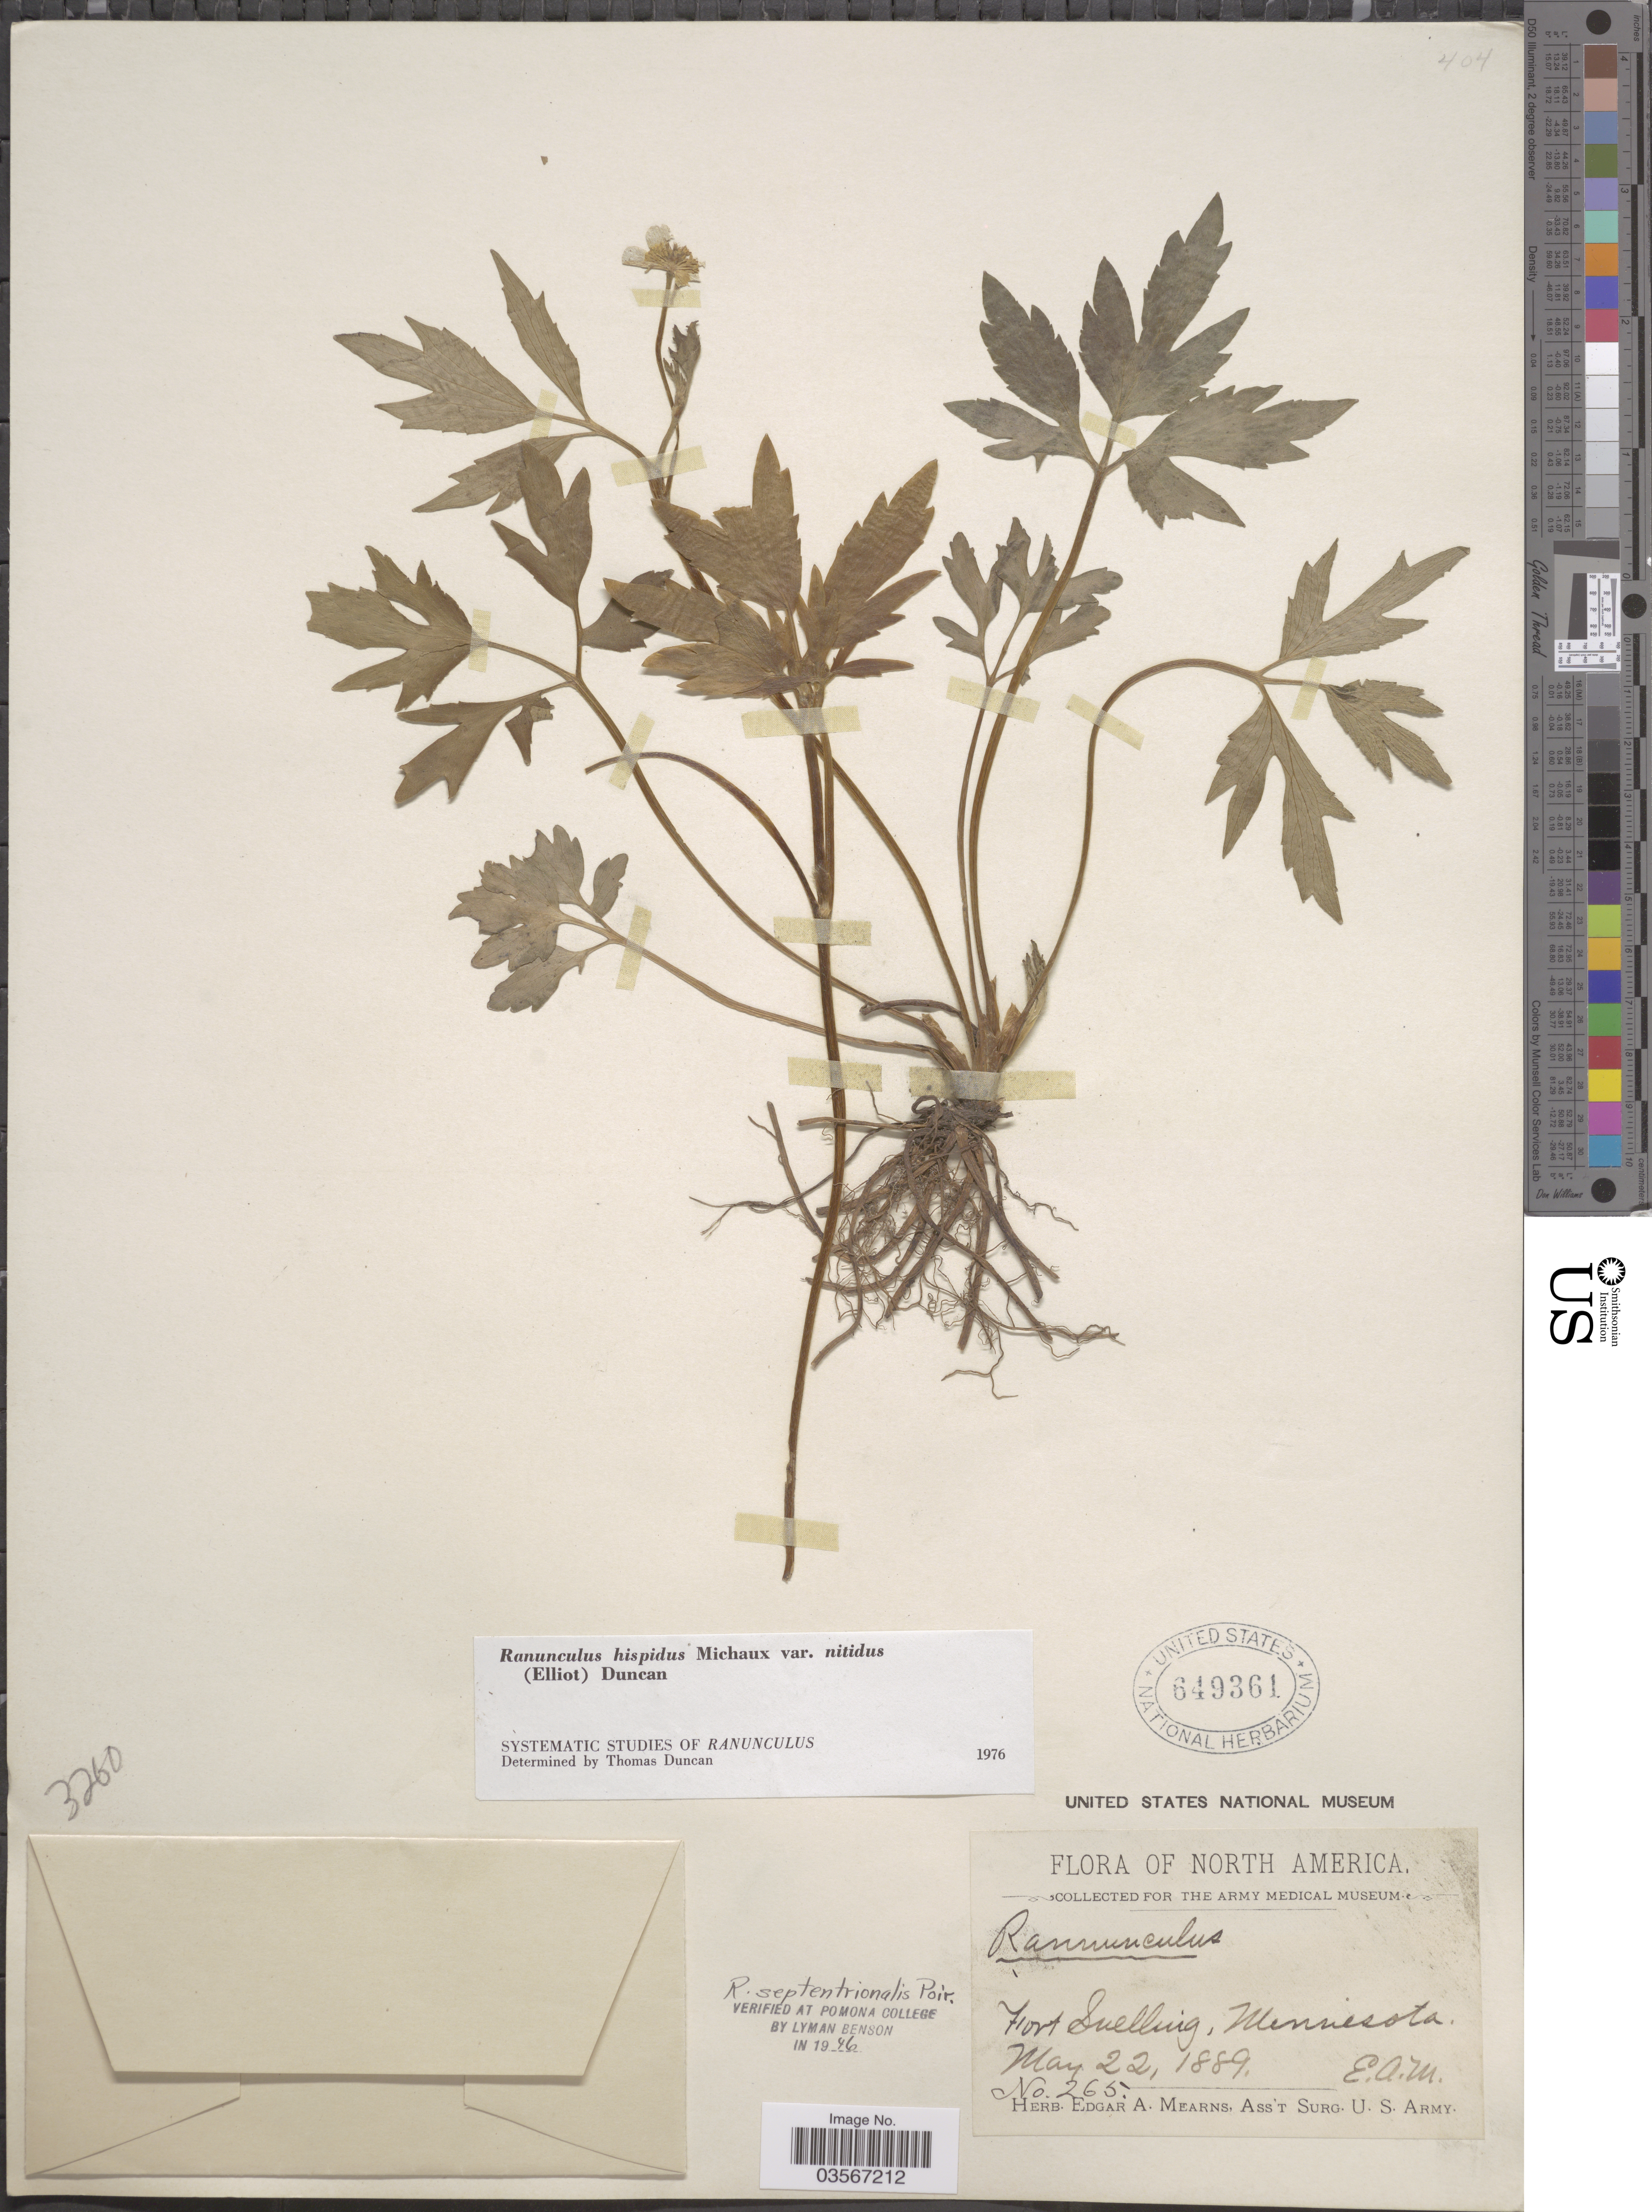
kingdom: Plantae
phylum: Tracheophyta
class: Magnoliopsida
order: Ranunculales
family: Ranunculaceae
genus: Ranunculus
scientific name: Ranunculus hispidus var. nitidus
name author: (Chapm.) T. Duncan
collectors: E. A. Mearns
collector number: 265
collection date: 1889-05-22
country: United States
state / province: Minnesota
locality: Fort Snelling.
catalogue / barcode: US 649361